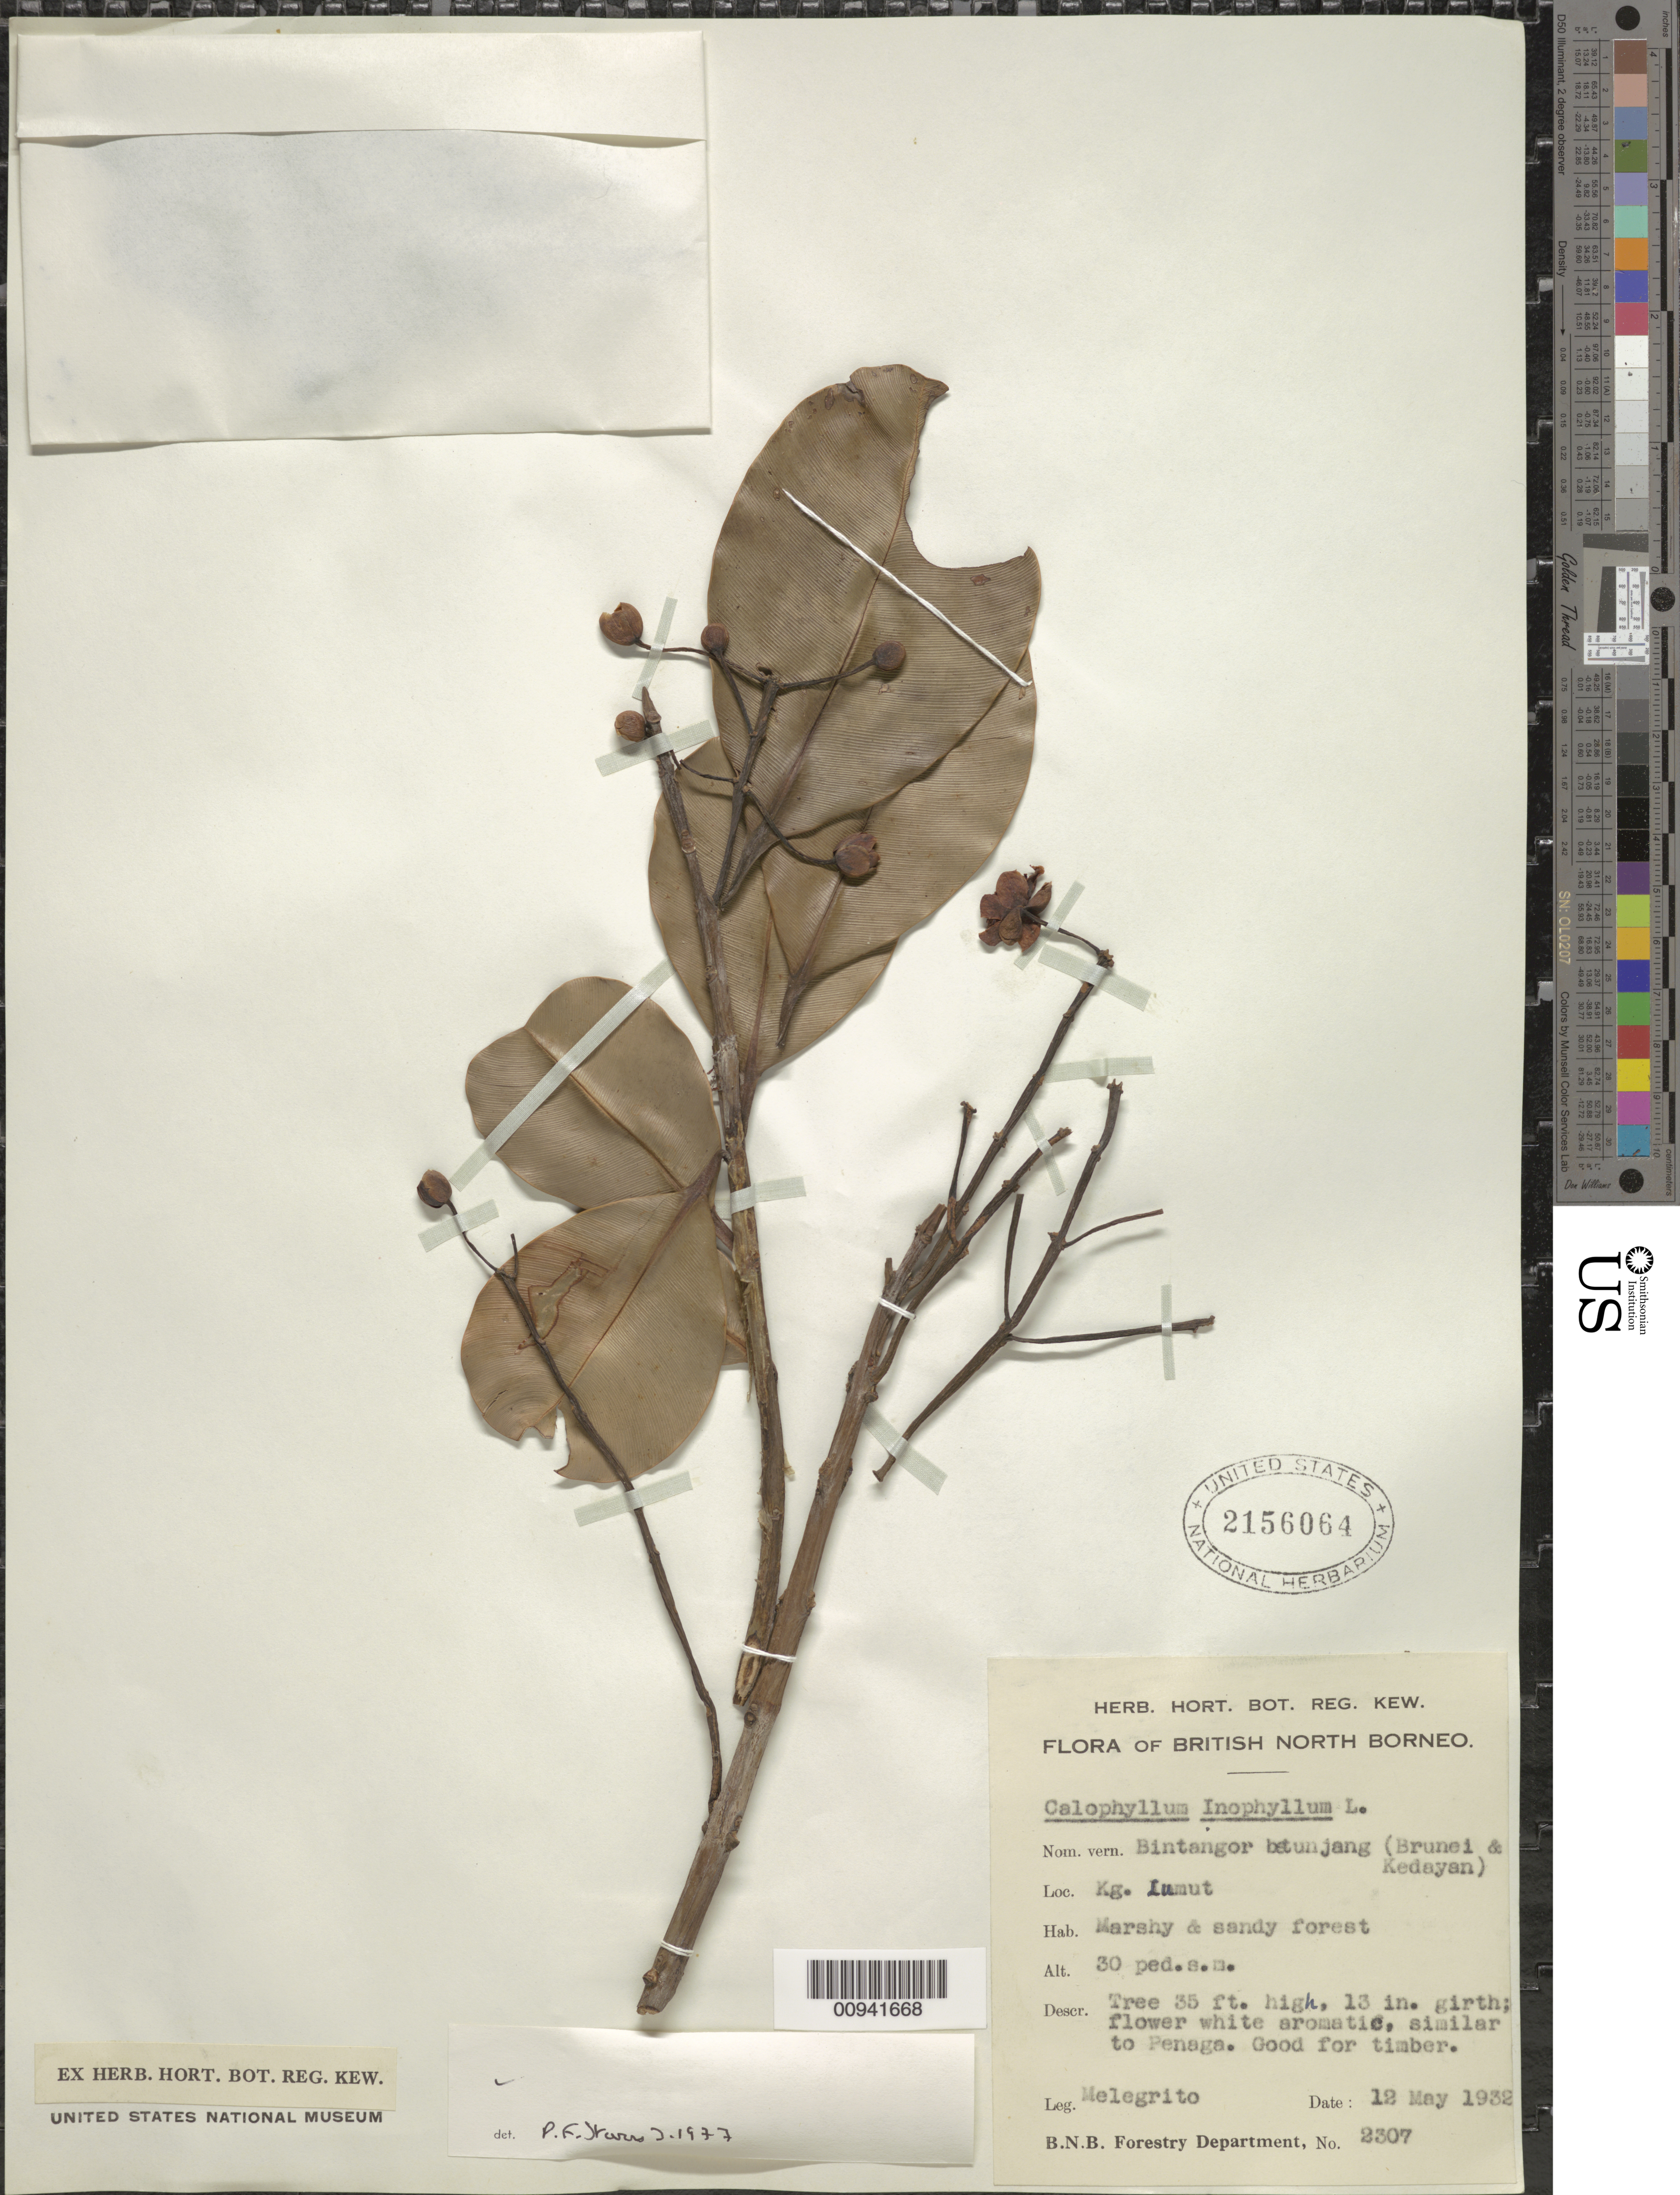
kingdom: Plantae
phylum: Tracheophyta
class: Magnoliopsida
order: Malpighiales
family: Calophyllaceae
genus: Calophyllum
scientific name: Calophyllum inophyllum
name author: L.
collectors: Melegrito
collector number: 2307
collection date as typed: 12 May 1932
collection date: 1932-05-12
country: Malaysia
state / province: Sabah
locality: Kg. Iumut, British North Borneo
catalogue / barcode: US 2156064